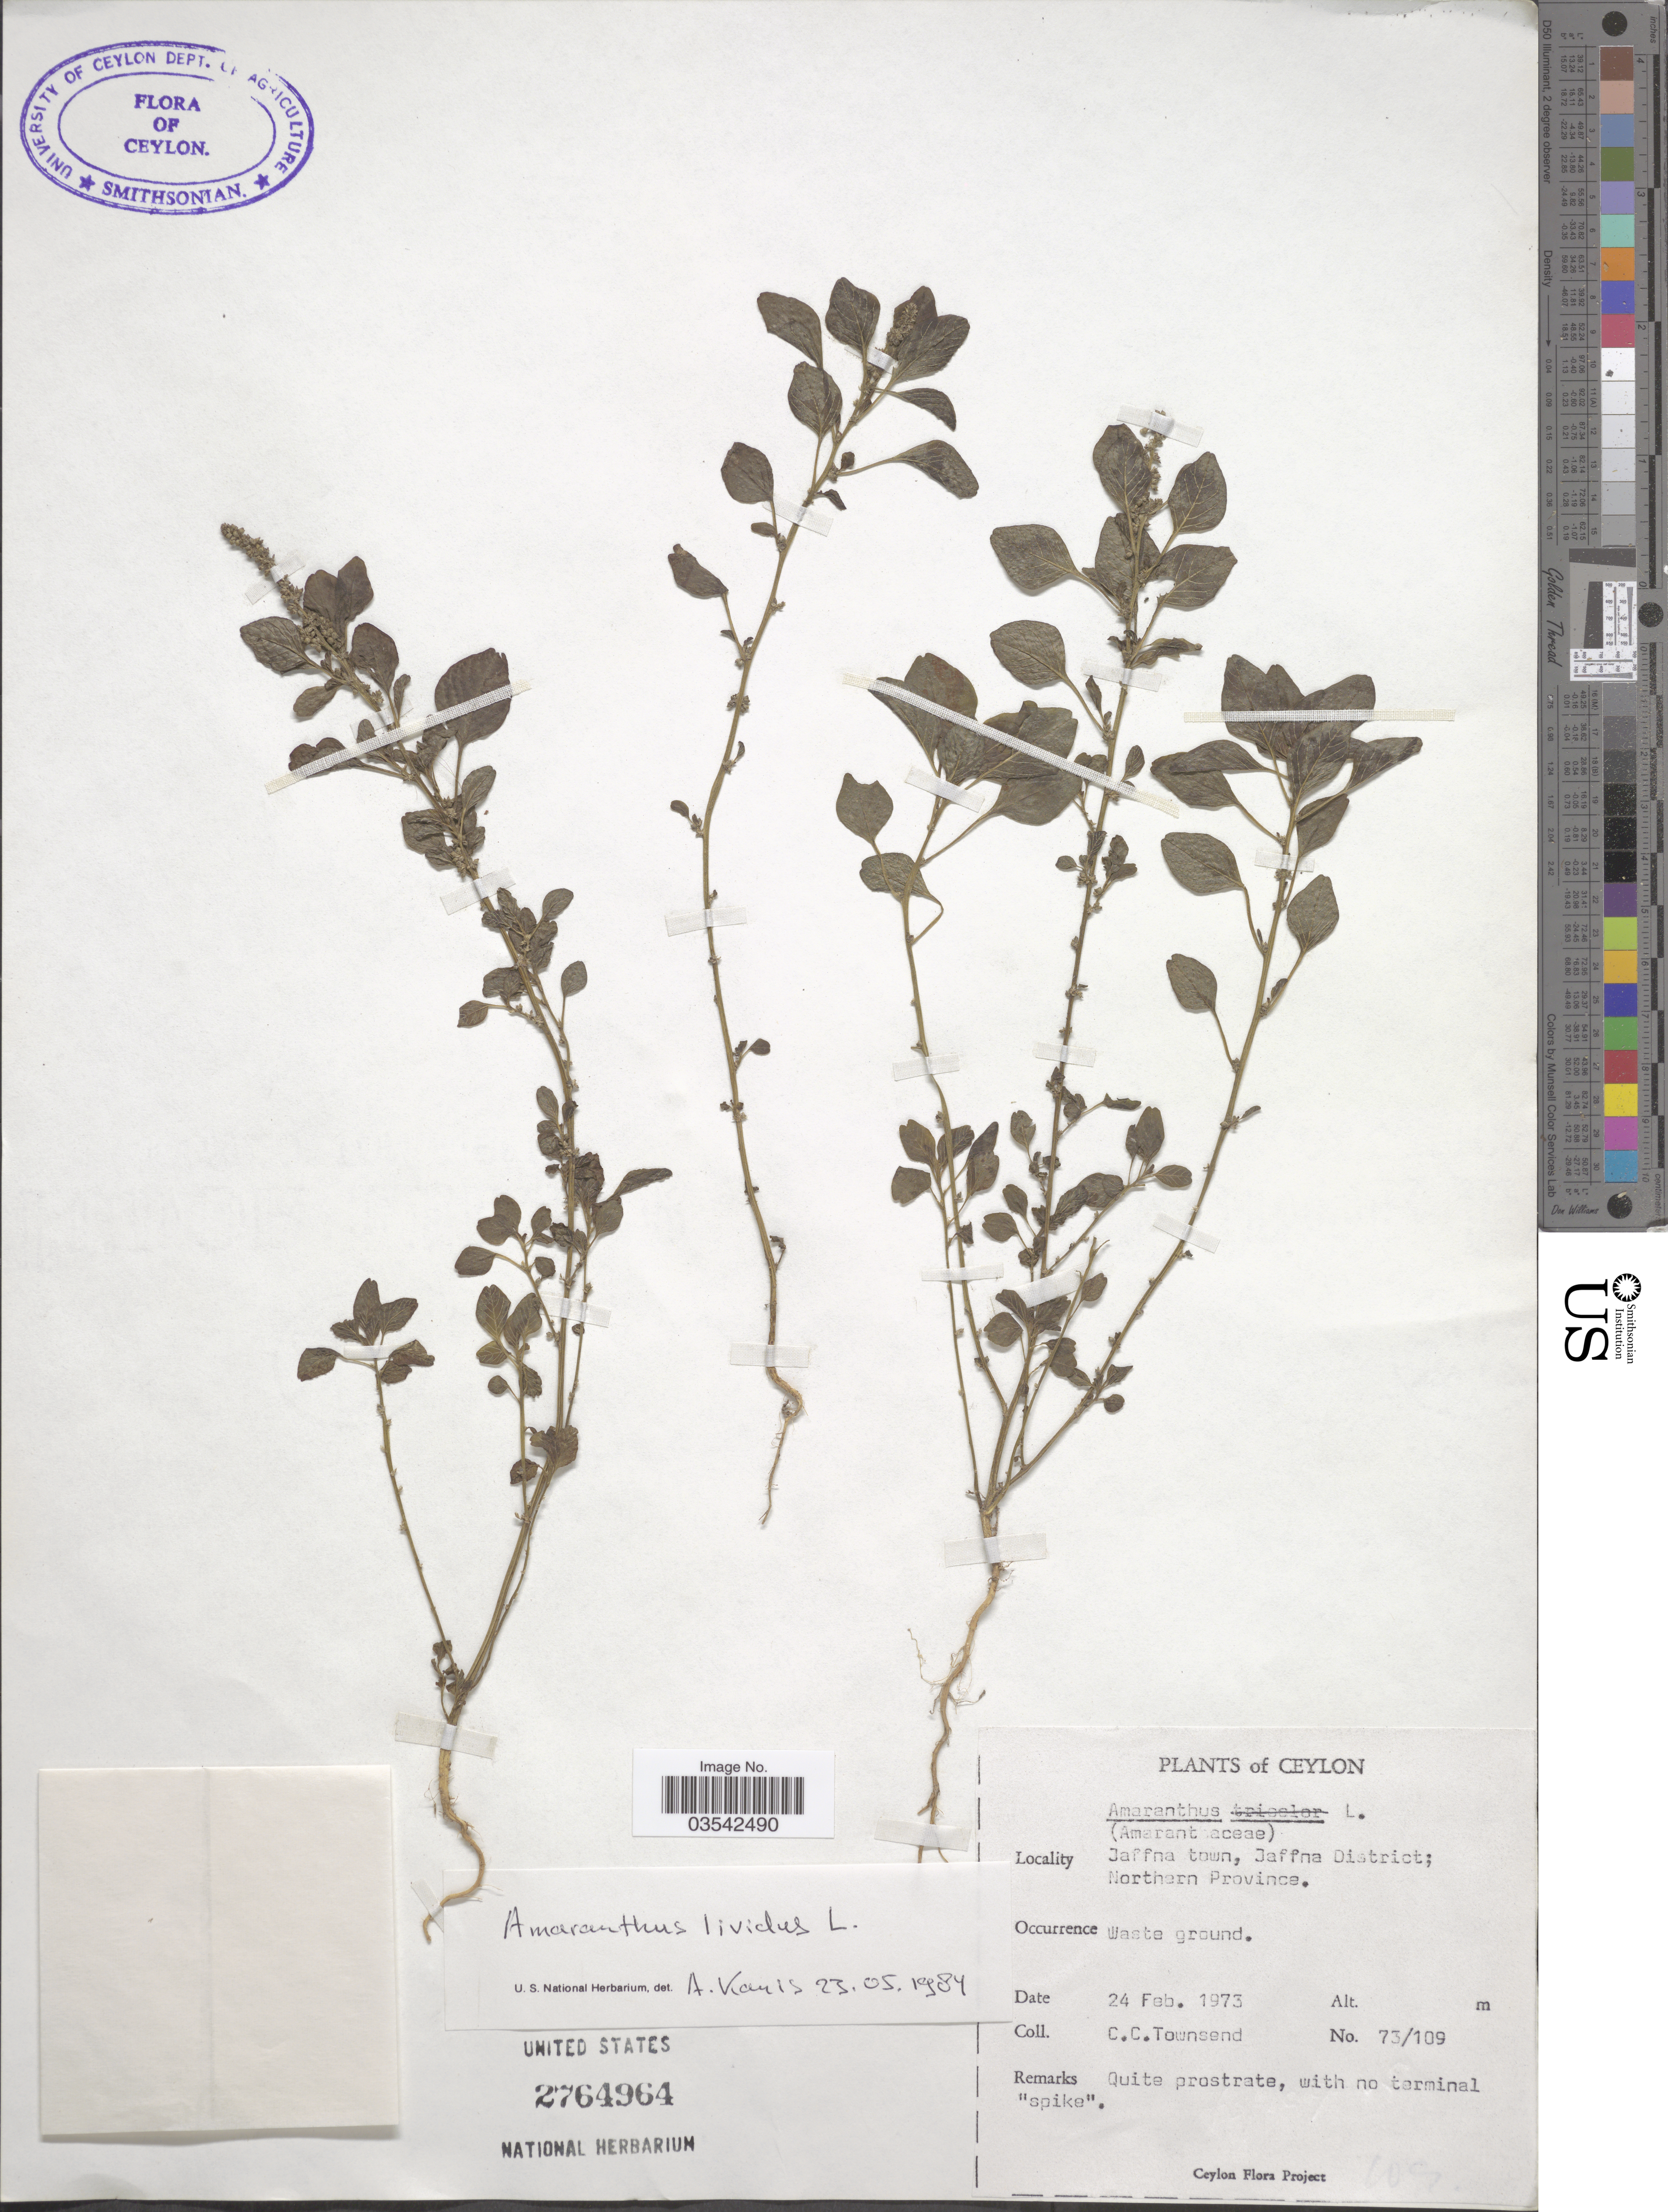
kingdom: Plantae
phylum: Tracheophyta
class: Magnoliopsida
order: Caryophyllales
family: Amaranthaceae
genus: Amaranthus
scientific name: Amaranthus lividus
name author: L.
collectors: C. C. Townsend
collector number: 73/109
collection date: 1973-02-24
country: Sri Lanka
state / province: Northern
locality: Ceylon. Jaffna town, Jaffna District.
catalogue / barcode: US 2764964